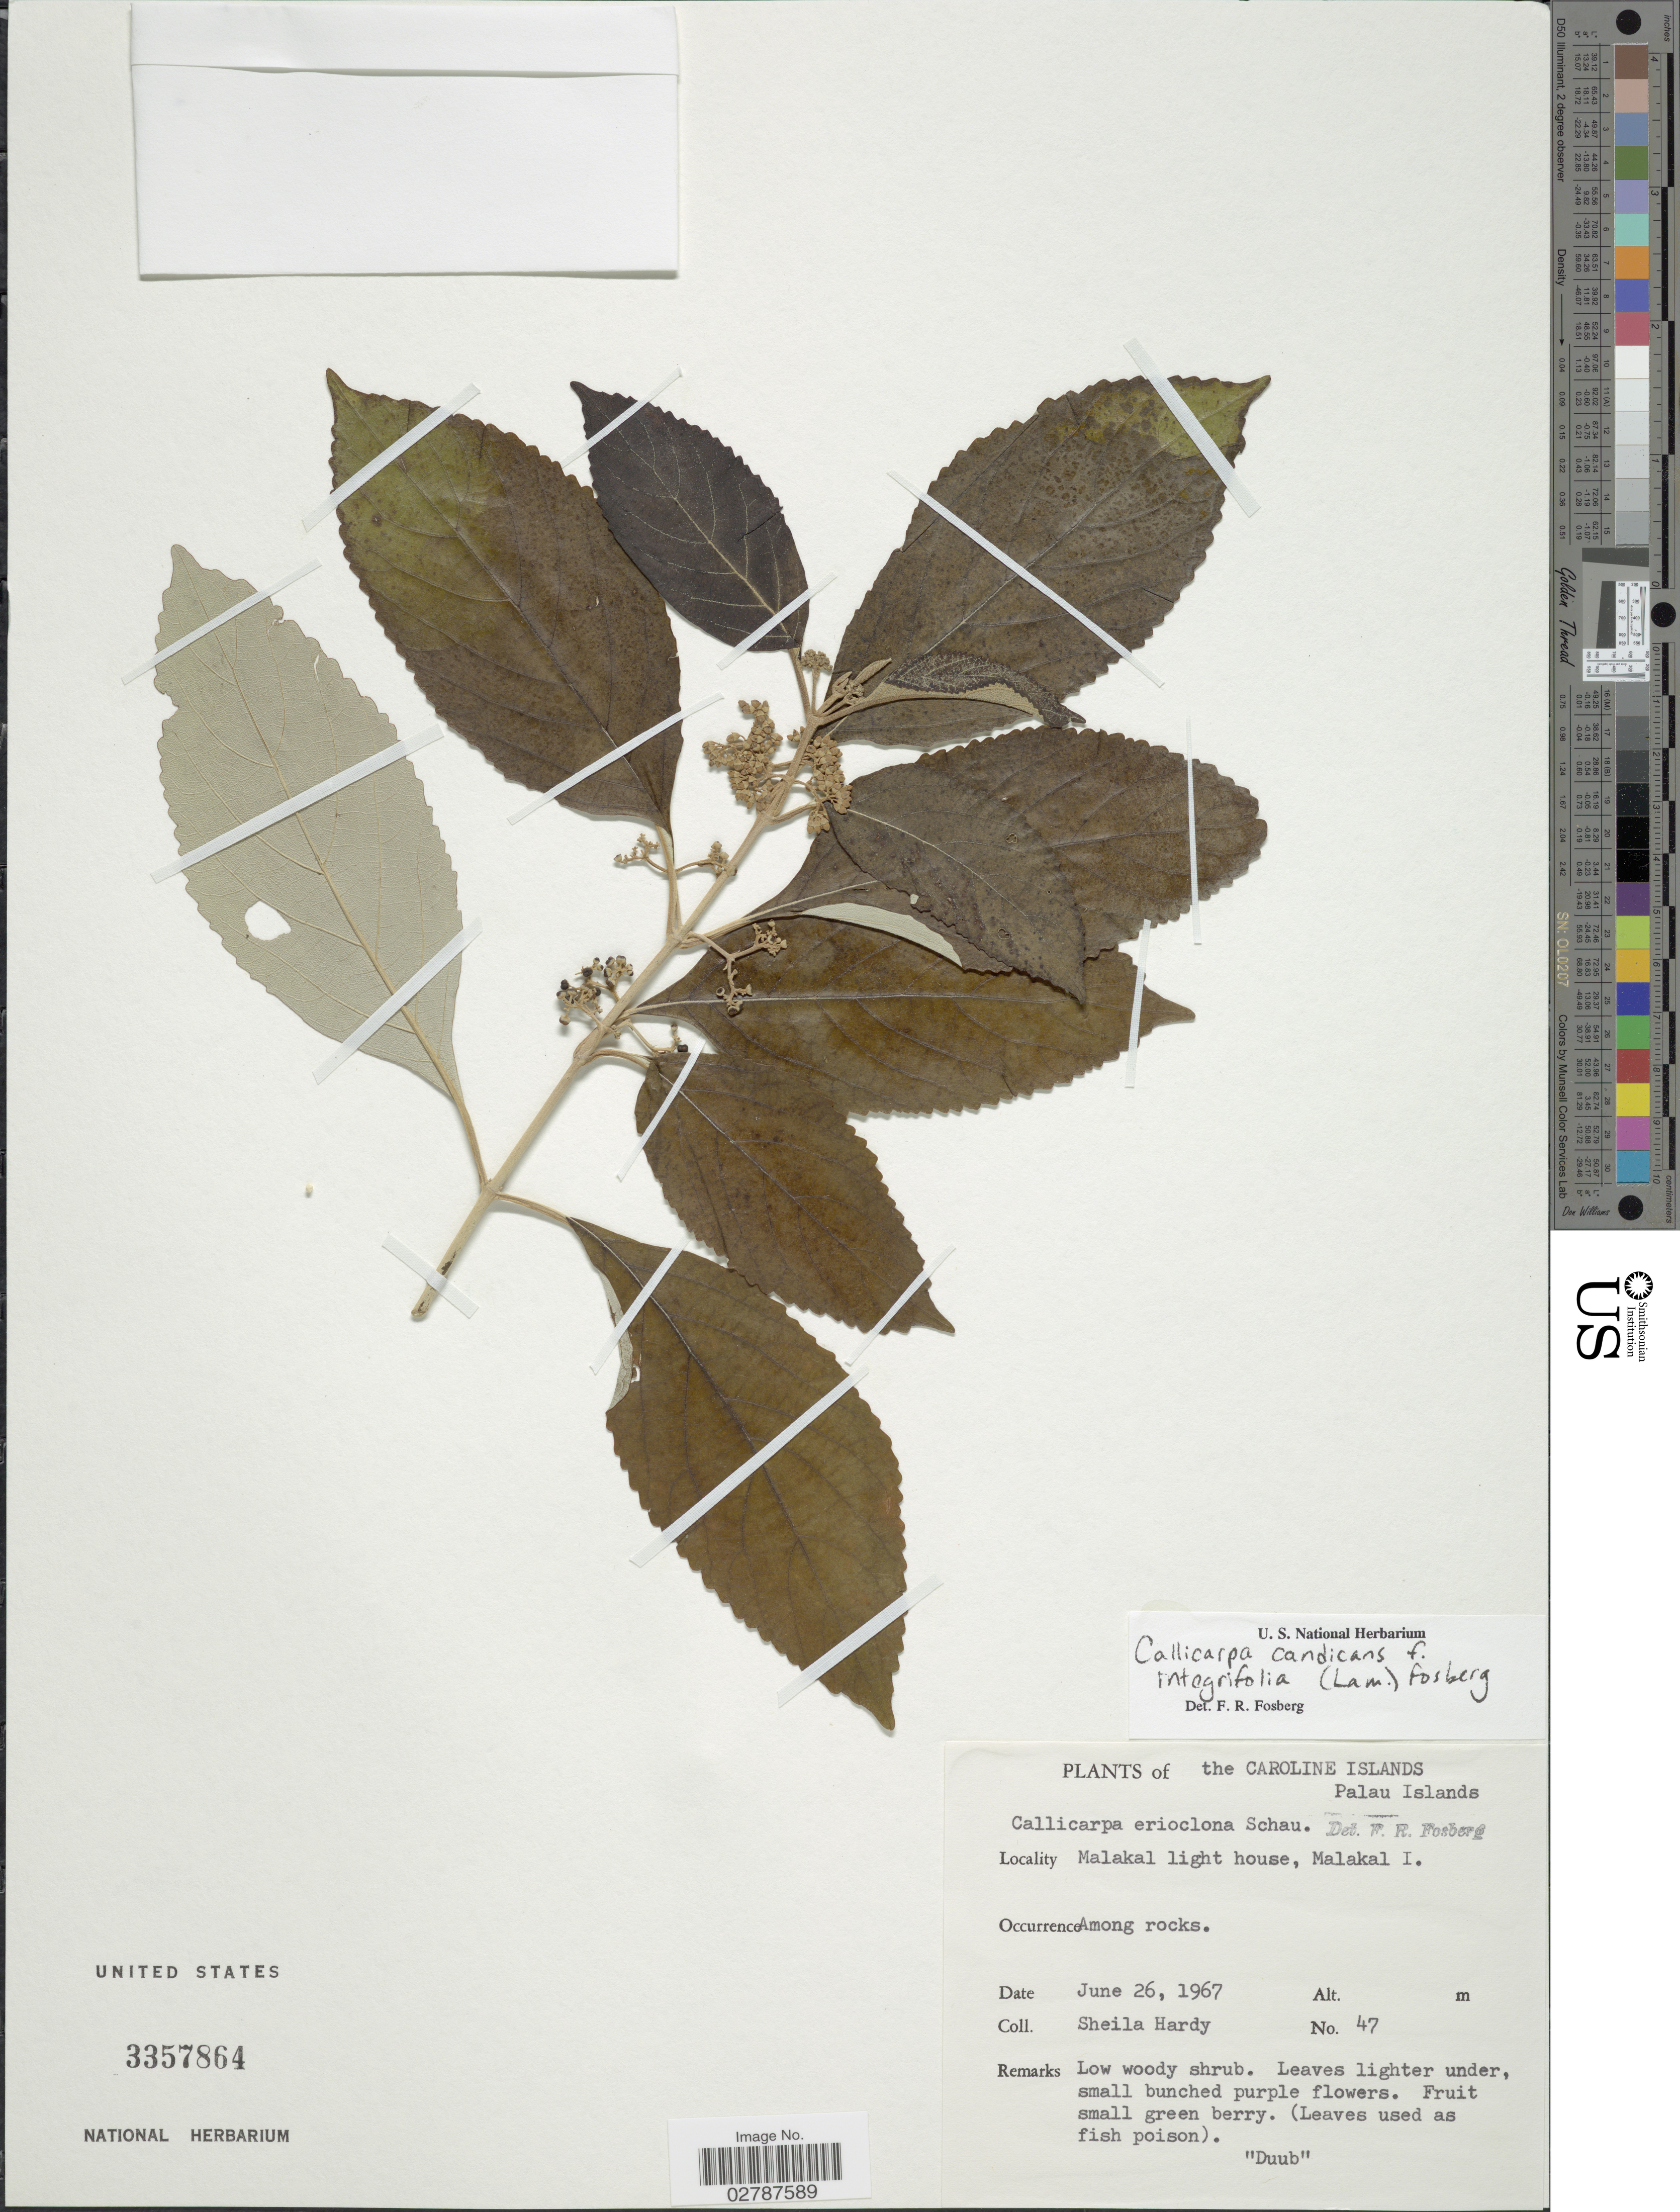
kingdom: Plantae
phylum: Tracheophyta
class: Magnoliopsida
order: Lamiales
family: Lamiaceae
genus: Callicarpa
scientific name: Callicarpa candicans var. integrifolia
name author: (Lam.) Fosberg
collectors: S. Hardy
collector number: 47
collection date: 1967-06-26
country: Palau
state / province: Koror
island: Ngemelachel [Malakal]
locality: The Caroline Islands. Palau Islands. Malakal light house, Malakal I.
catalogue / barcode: US 3357864